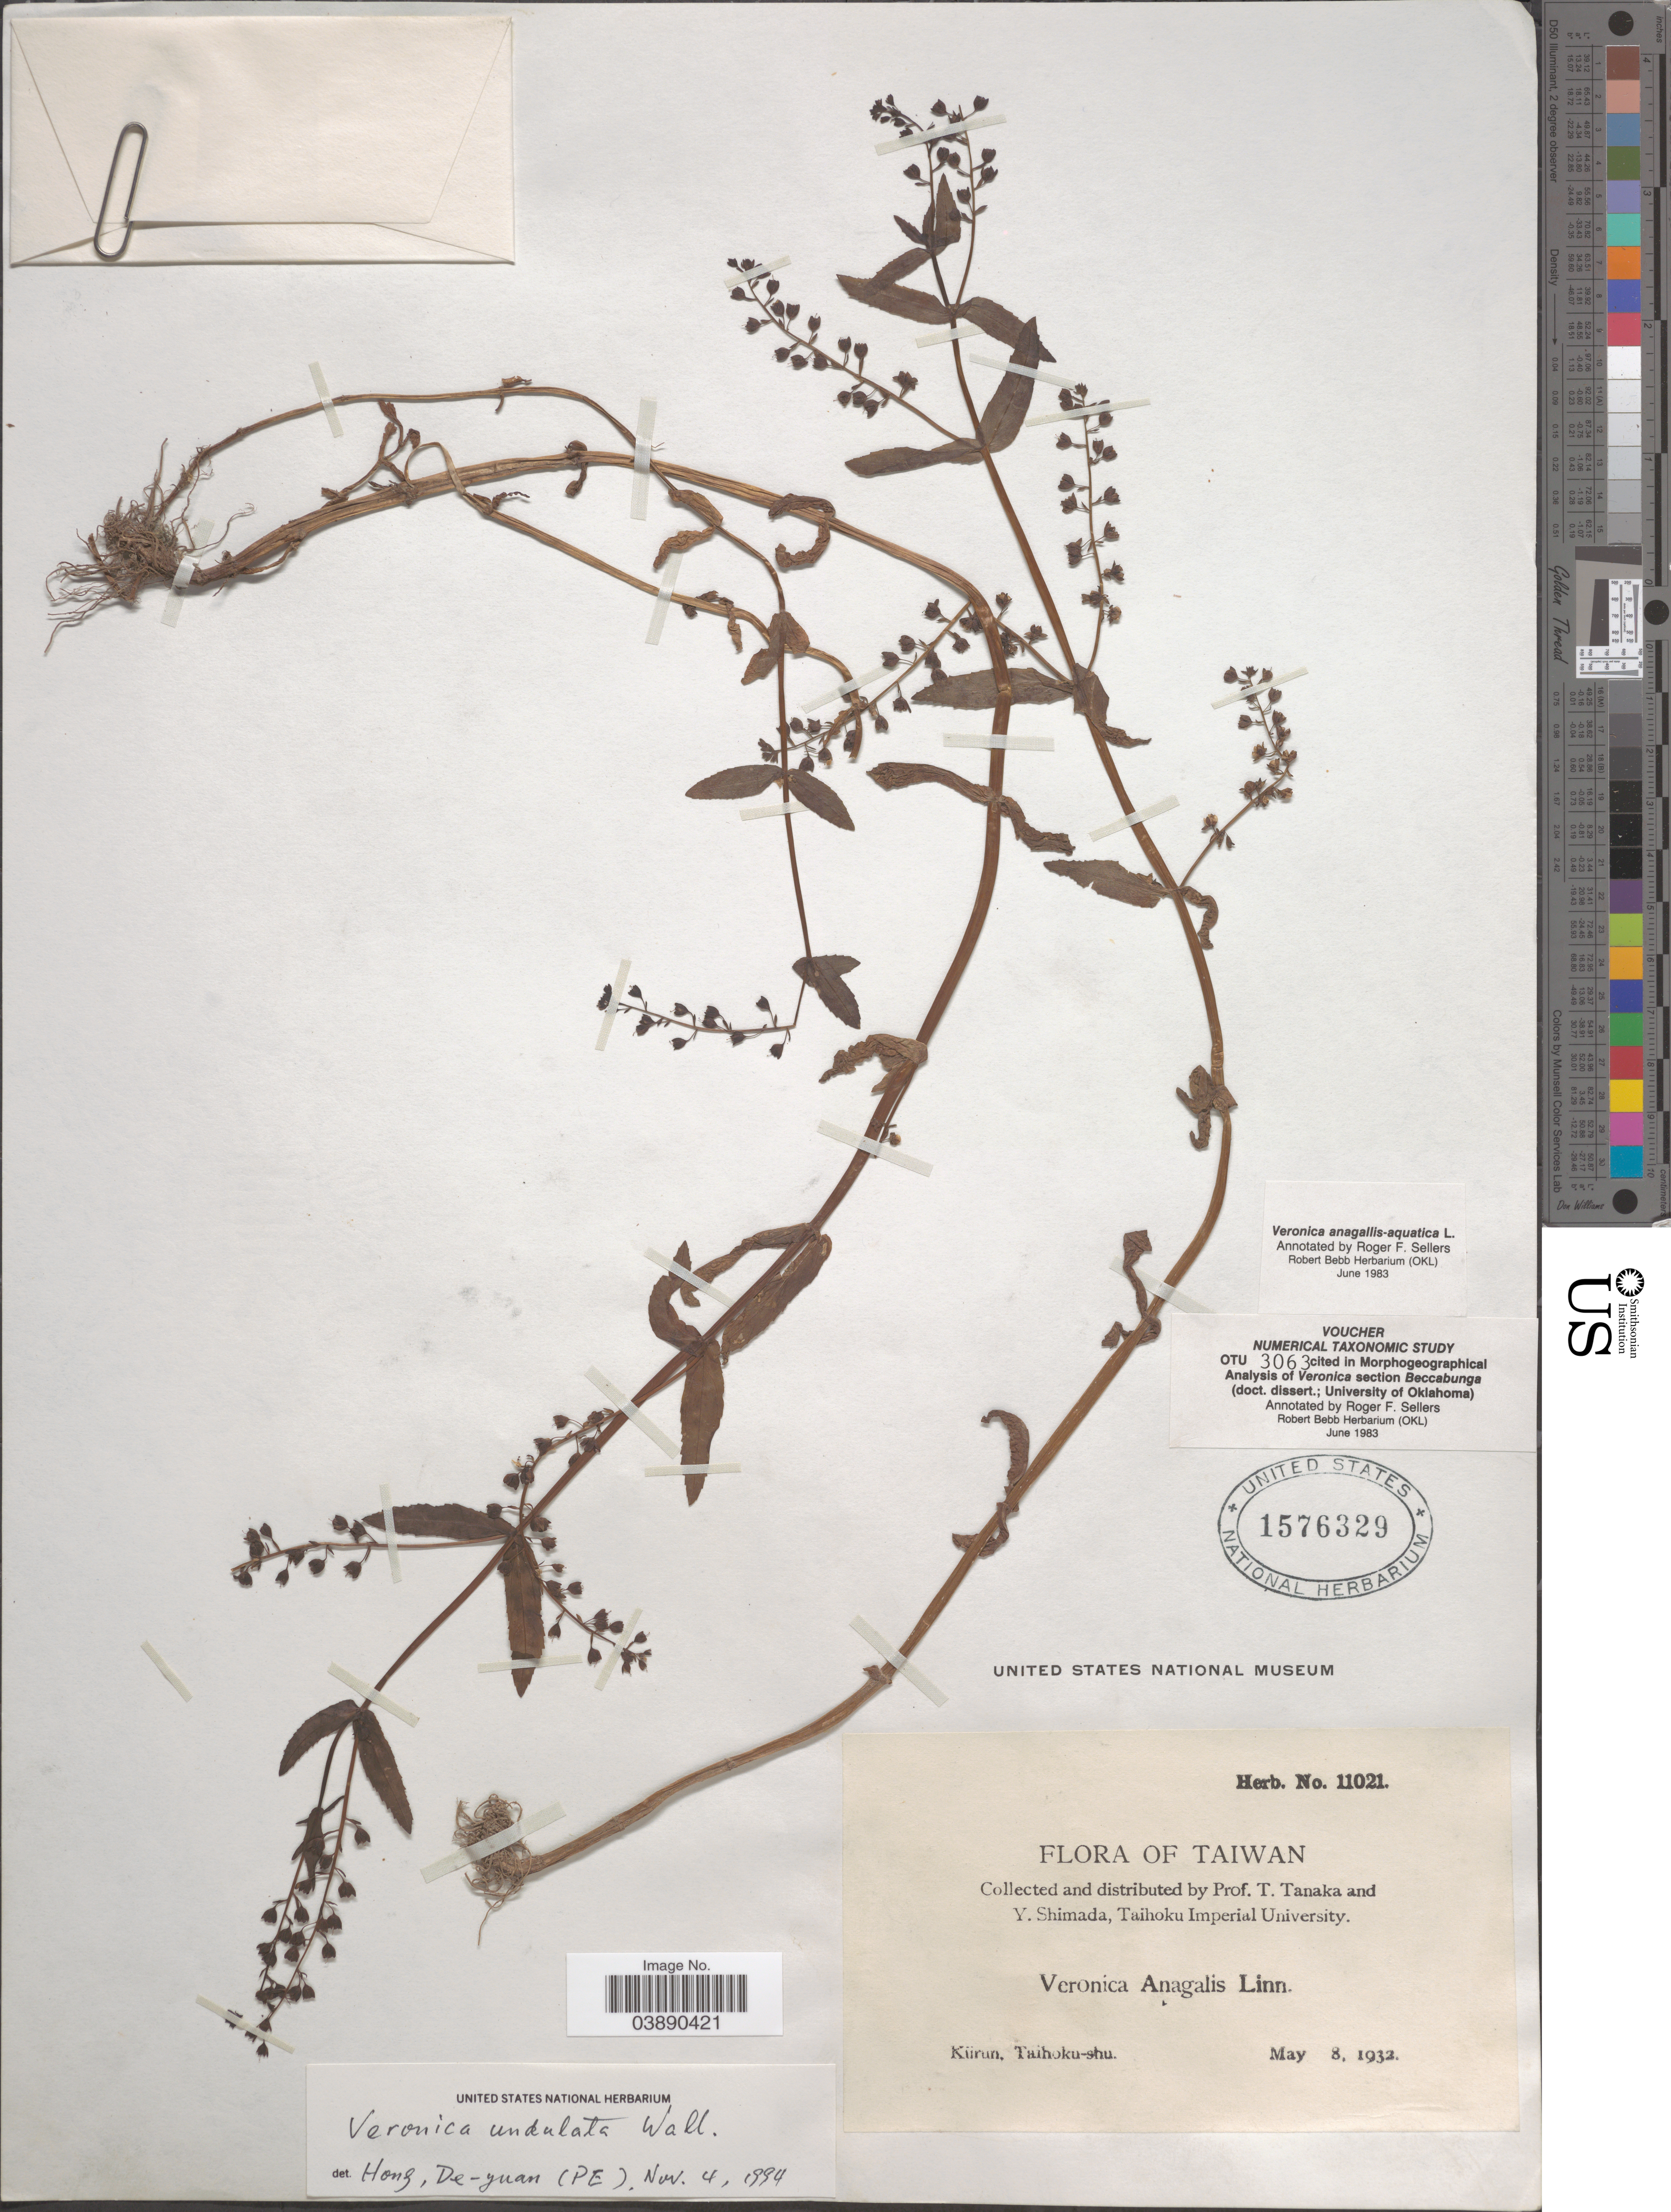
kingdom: Plantae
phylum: Tracheophyta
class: Magnoliopsida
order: Lamiales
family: Plantaginaceae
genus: Veronica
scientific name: Veronica undulata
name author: Wall.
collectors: T. Tanaka & Y. Shimada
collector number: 11021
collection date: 1932-05-08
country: Taiwan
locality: Kürun, Taihoku-shu.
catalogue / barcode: US 1576329